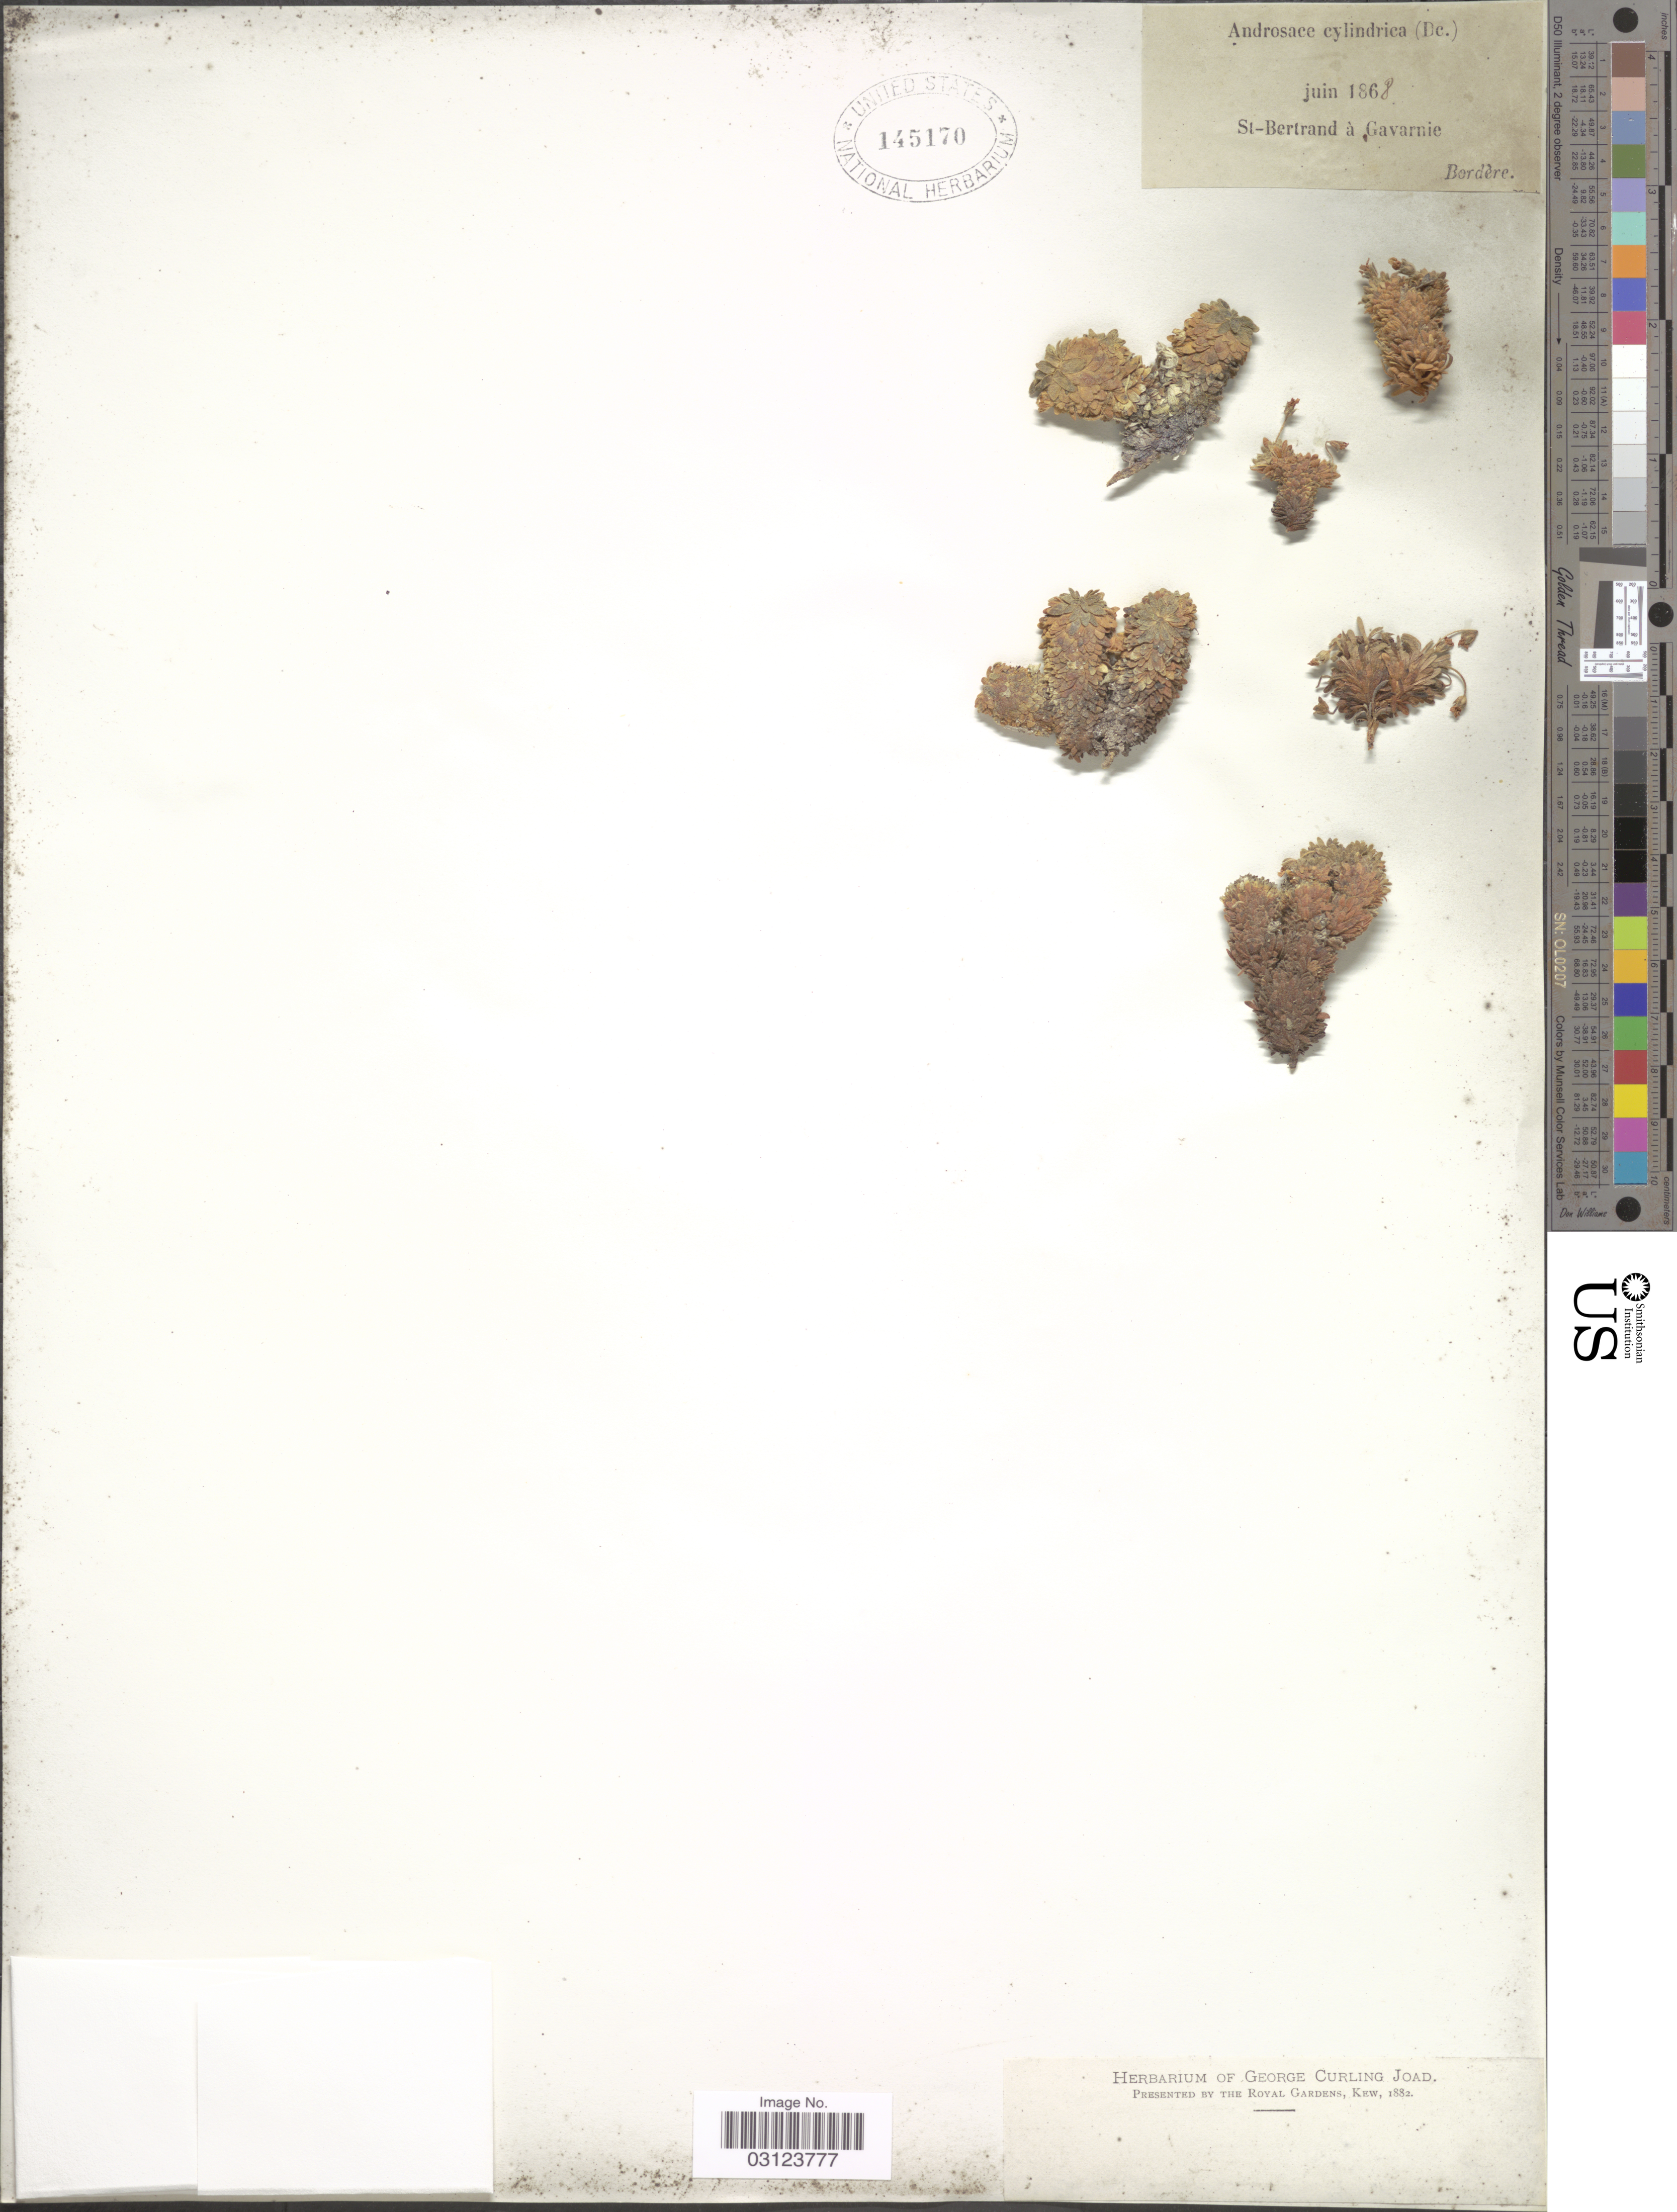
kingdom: Plantae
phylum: Tracheophyta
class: Magnoliopsida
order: Ericales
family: Primulaceae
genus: Androsace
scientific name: Androsace cylindrica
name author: DC.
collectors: -. Bordère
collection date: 1868-06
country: France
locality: St-Bertrand à Gavarnie.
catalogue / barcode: US 145170